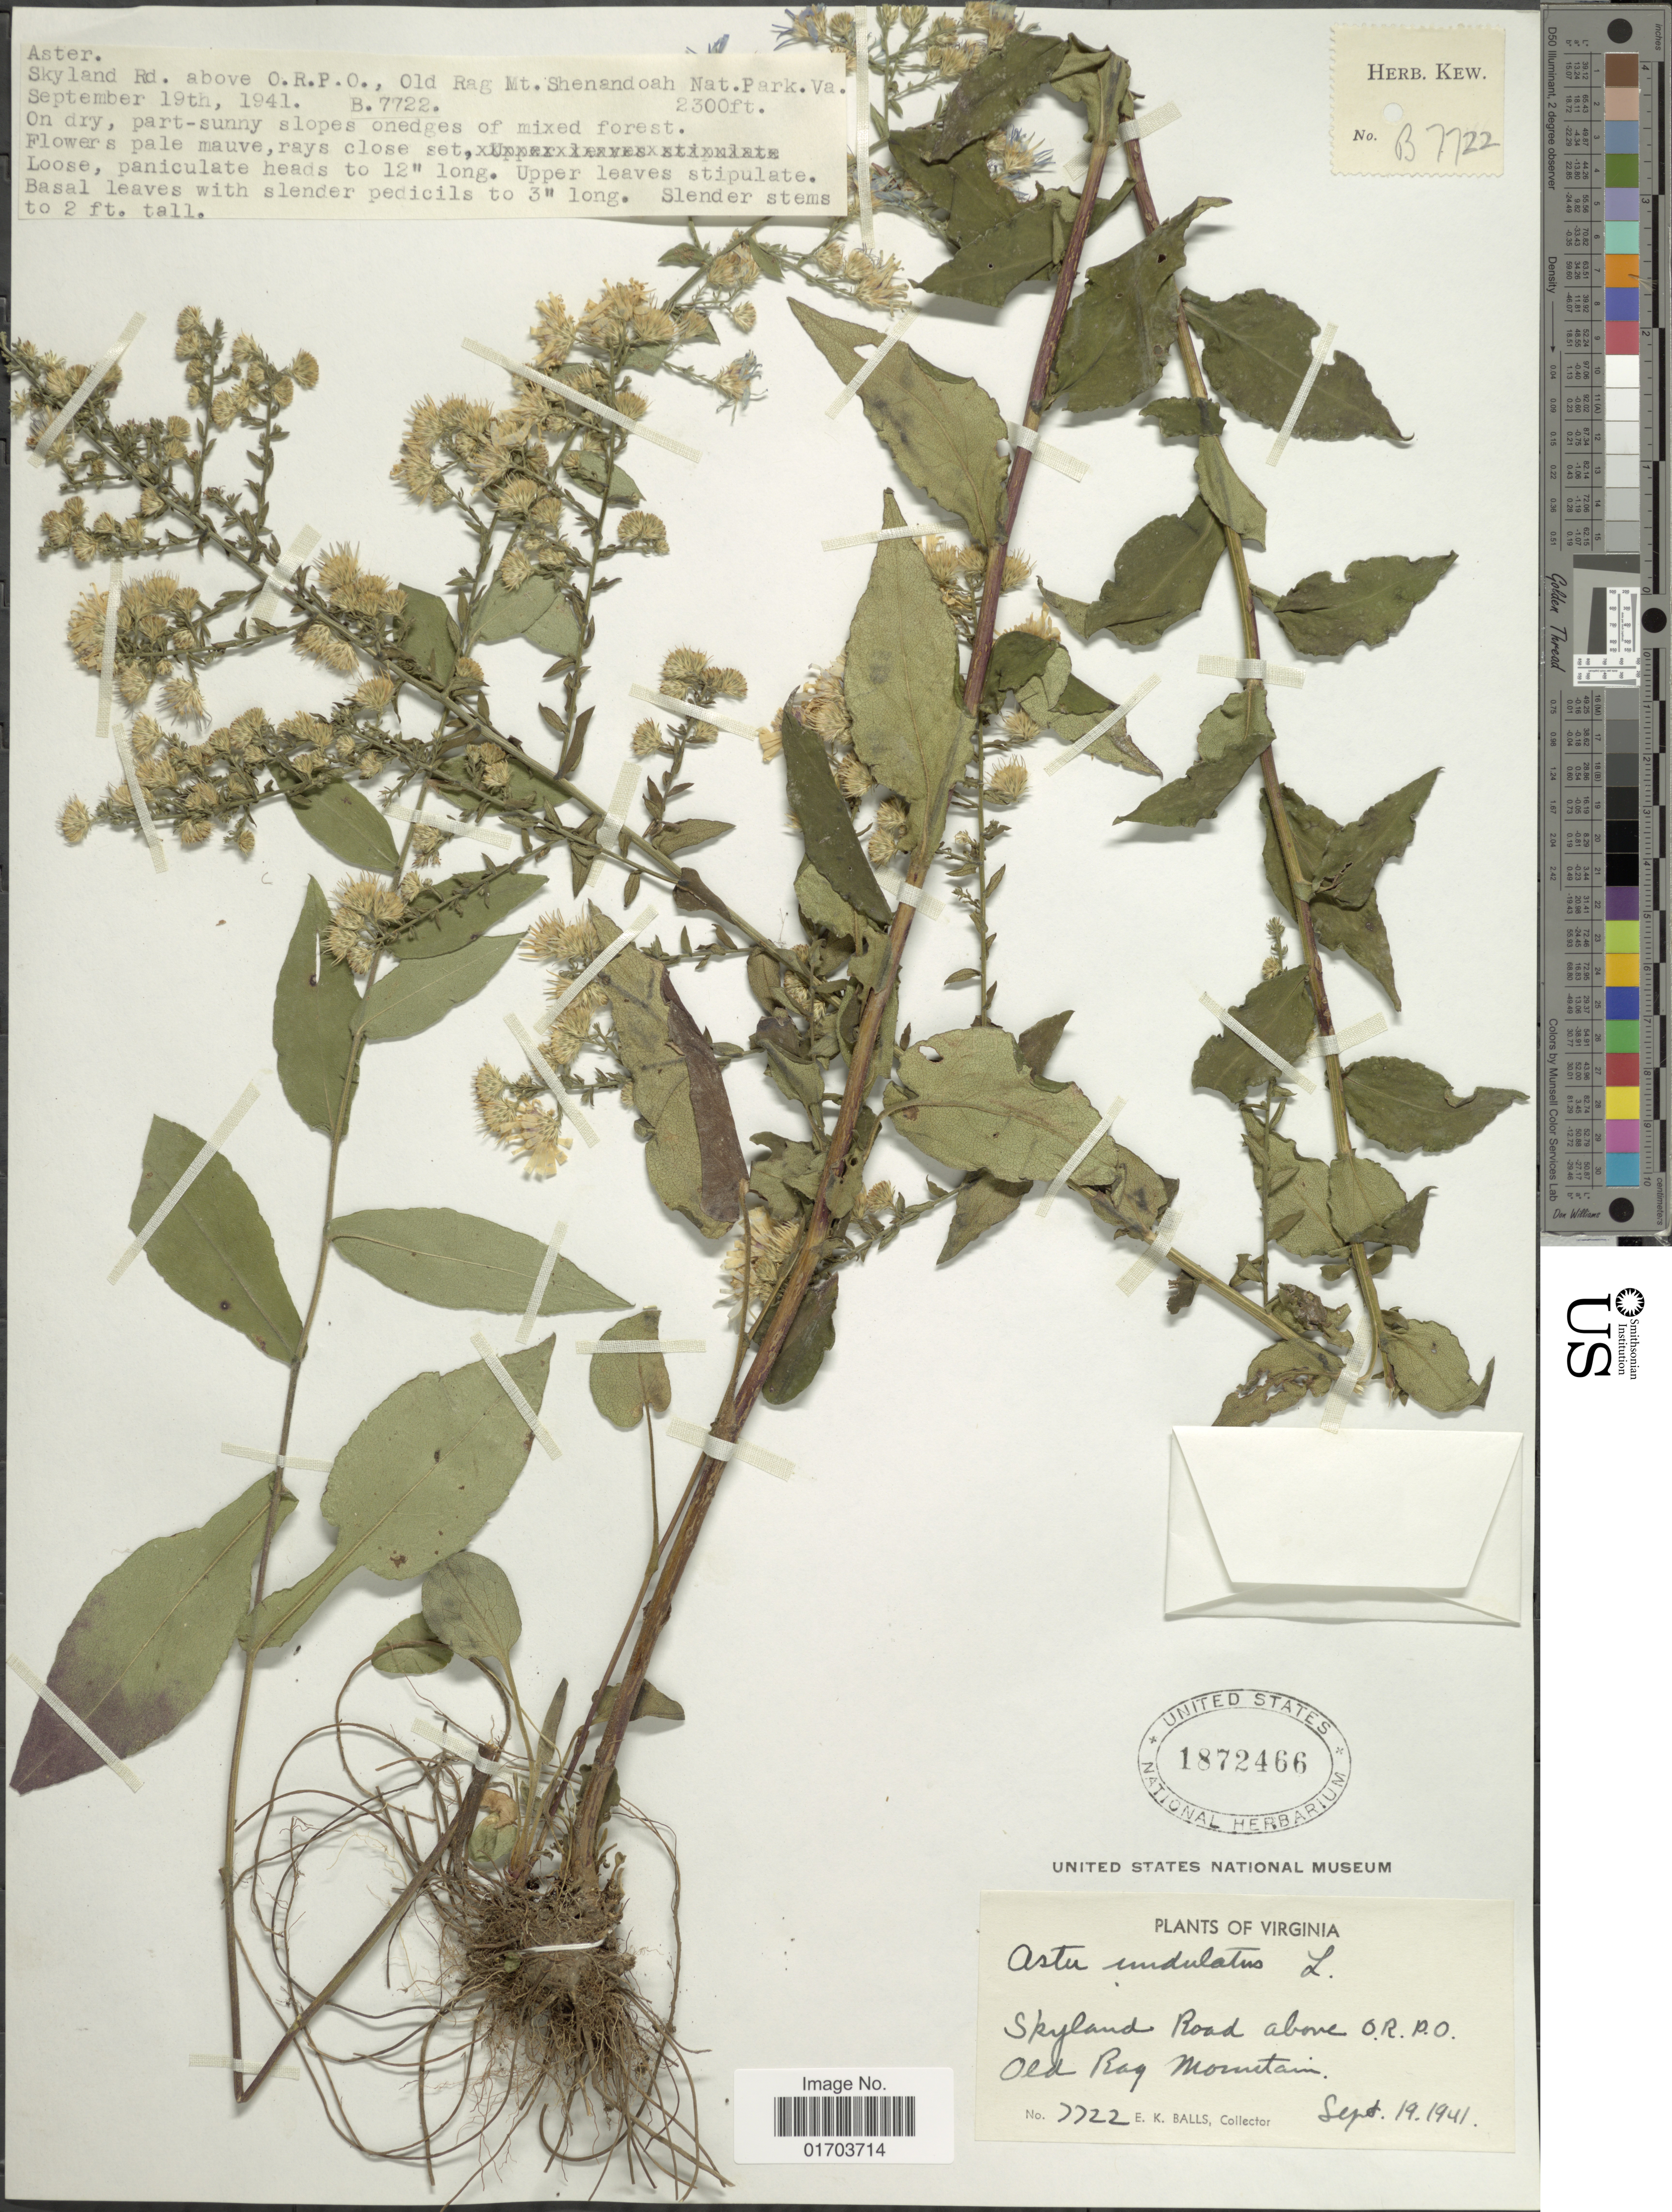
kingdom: Plantae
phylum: Tracheophyta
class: Magnoliopsida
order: Asterales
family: Asteraceae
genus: Symphyotrichum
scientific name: Symphyotrichum undulatum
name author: (L.) G.L. Nesom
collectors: E. K. Balls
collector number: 7722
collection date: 1941-09-19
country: United States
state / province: Virginia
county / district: Madison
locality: Virginia. Skyland Road above O.R.P.O. Old Rag Mountain.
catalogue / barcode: US 1872466